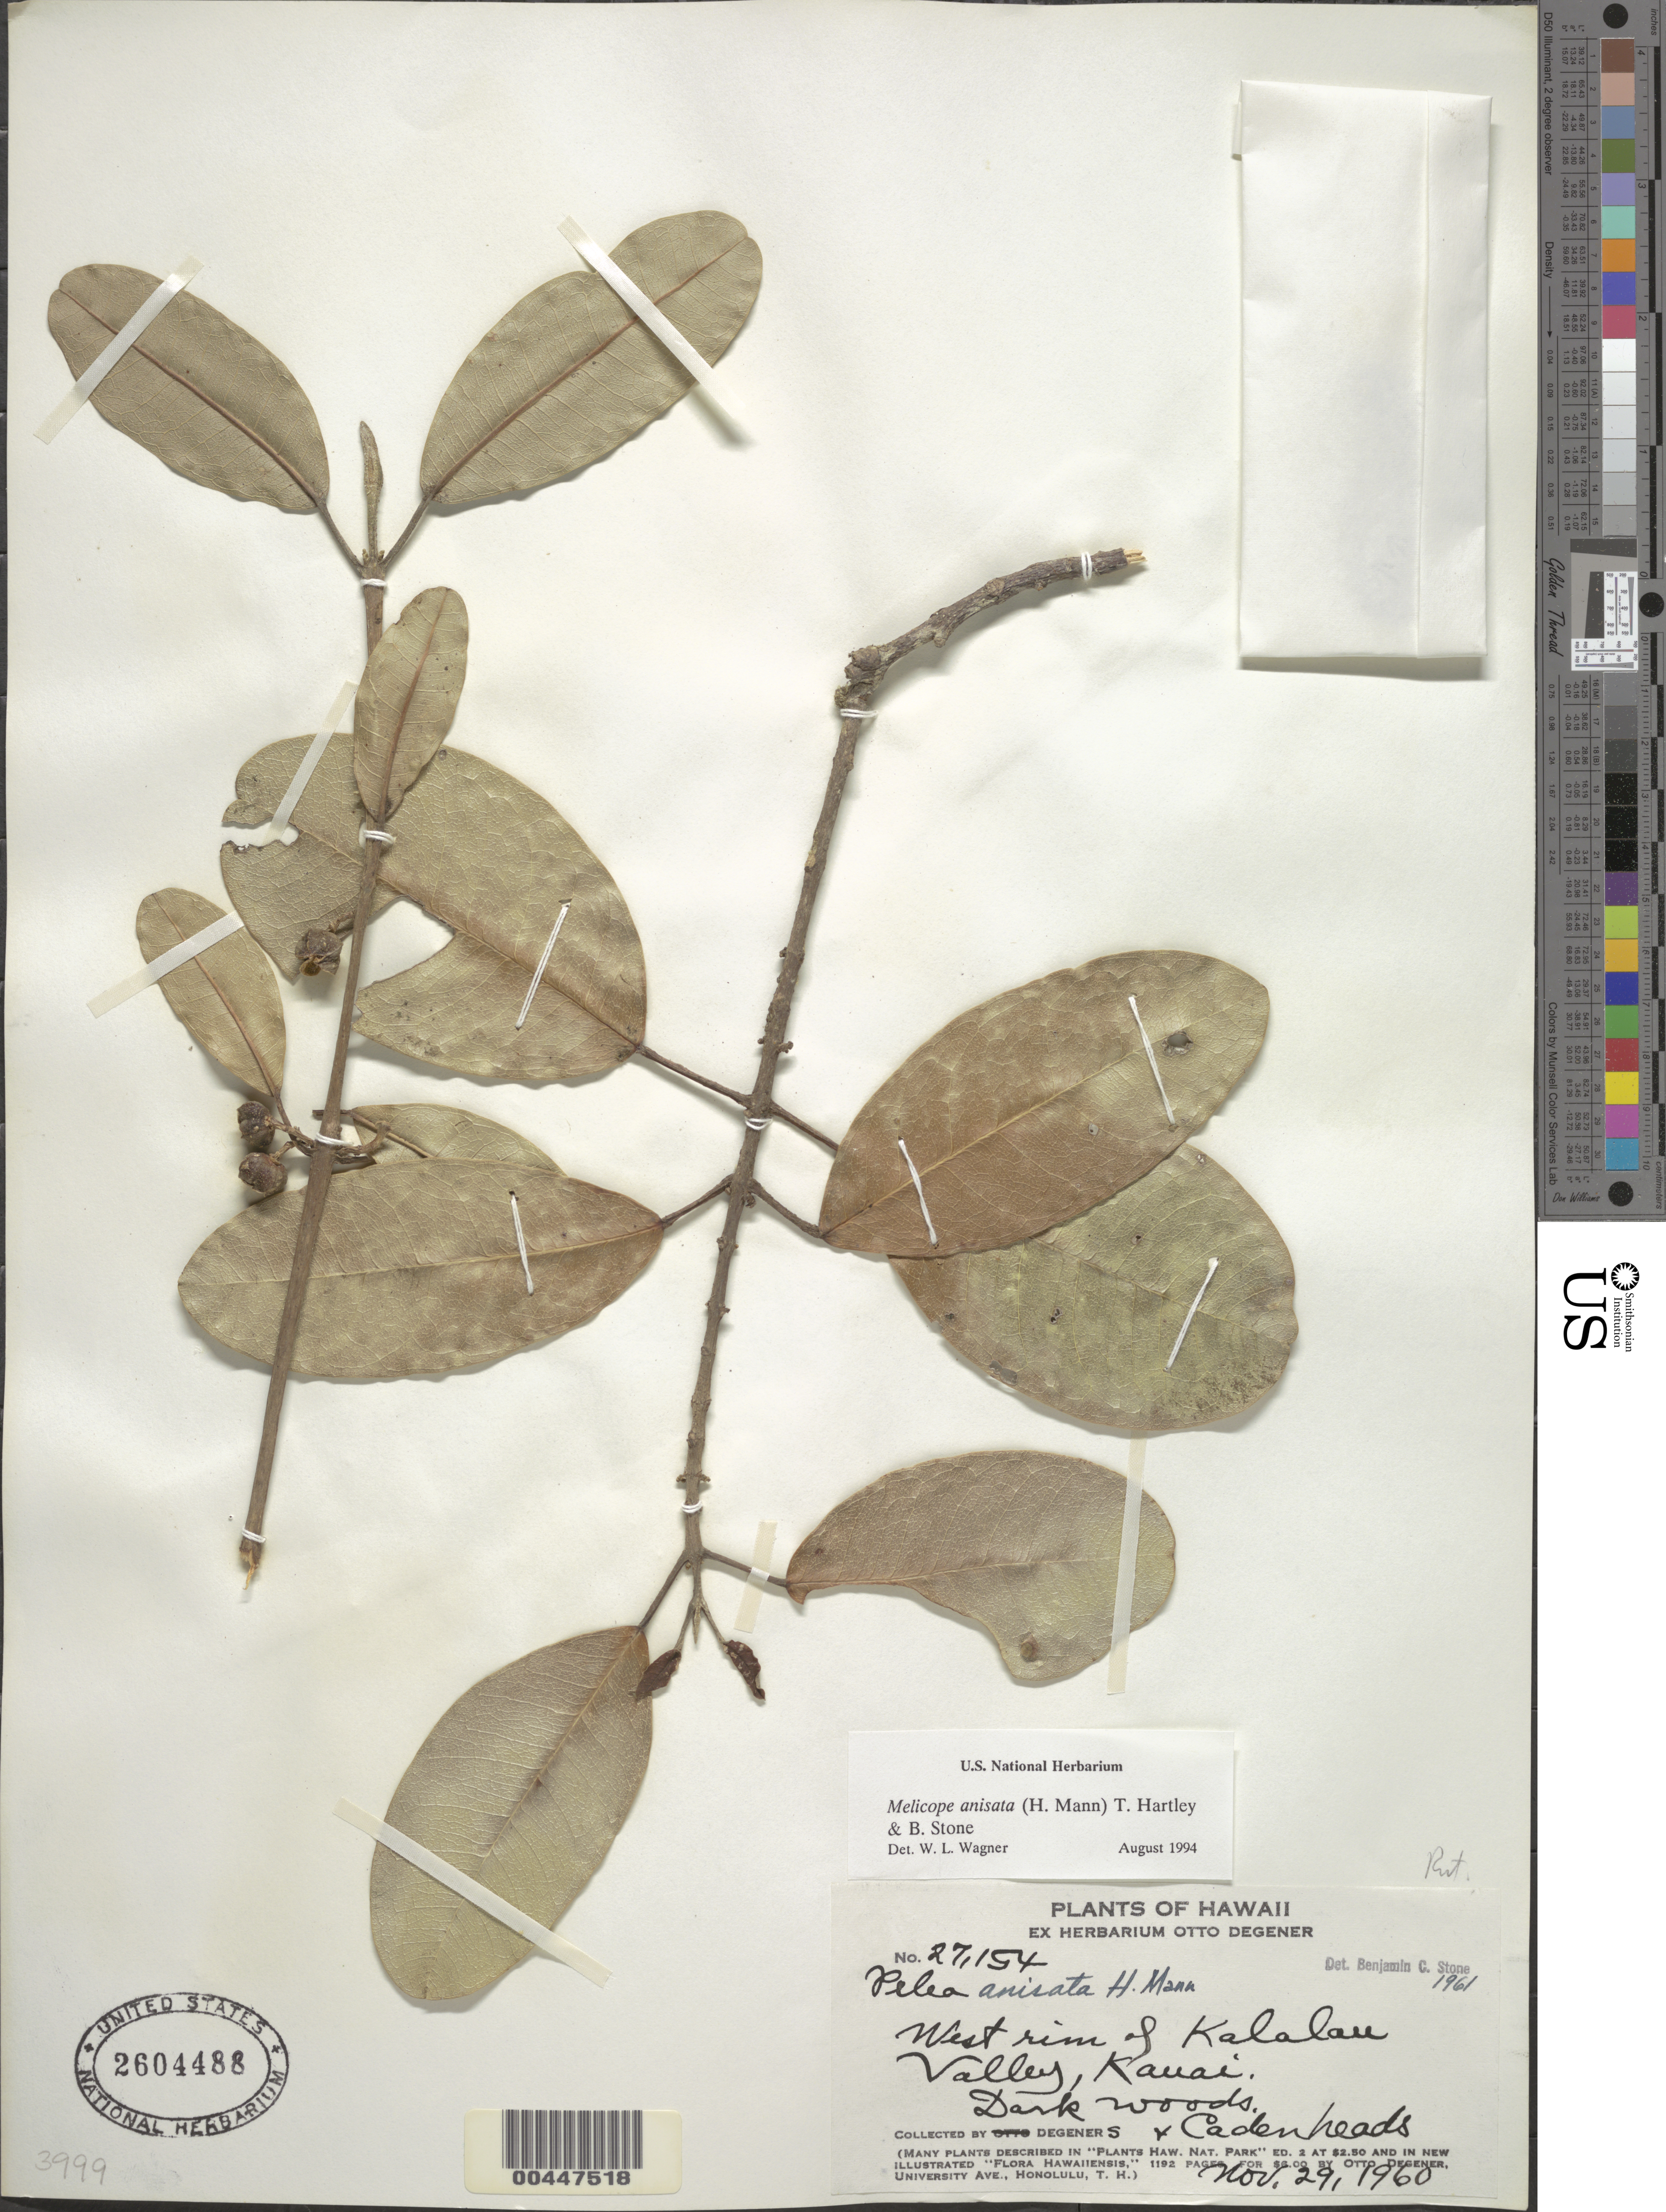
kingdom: Plantae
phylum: Tracheophyta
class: Magnoliopsida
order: Sapindales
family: Rutaceae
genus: Melicope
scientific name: Melicope anisata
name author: (H. Mann) T.G. Hartley & B.C. Stone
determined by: Wagner, W. L., (BOT), Smithsonian Institution - National Museum of Natural History (UNITED STATES)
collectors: O. Degener, O. Degener & Cadenheads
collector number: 27154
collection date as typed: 29 Nov 1960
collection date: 1960-11-29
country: United States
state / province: Hawaii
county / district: Kauai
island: Kaua'i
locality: West rim of Kalalau Valley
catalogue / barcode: US 2604488